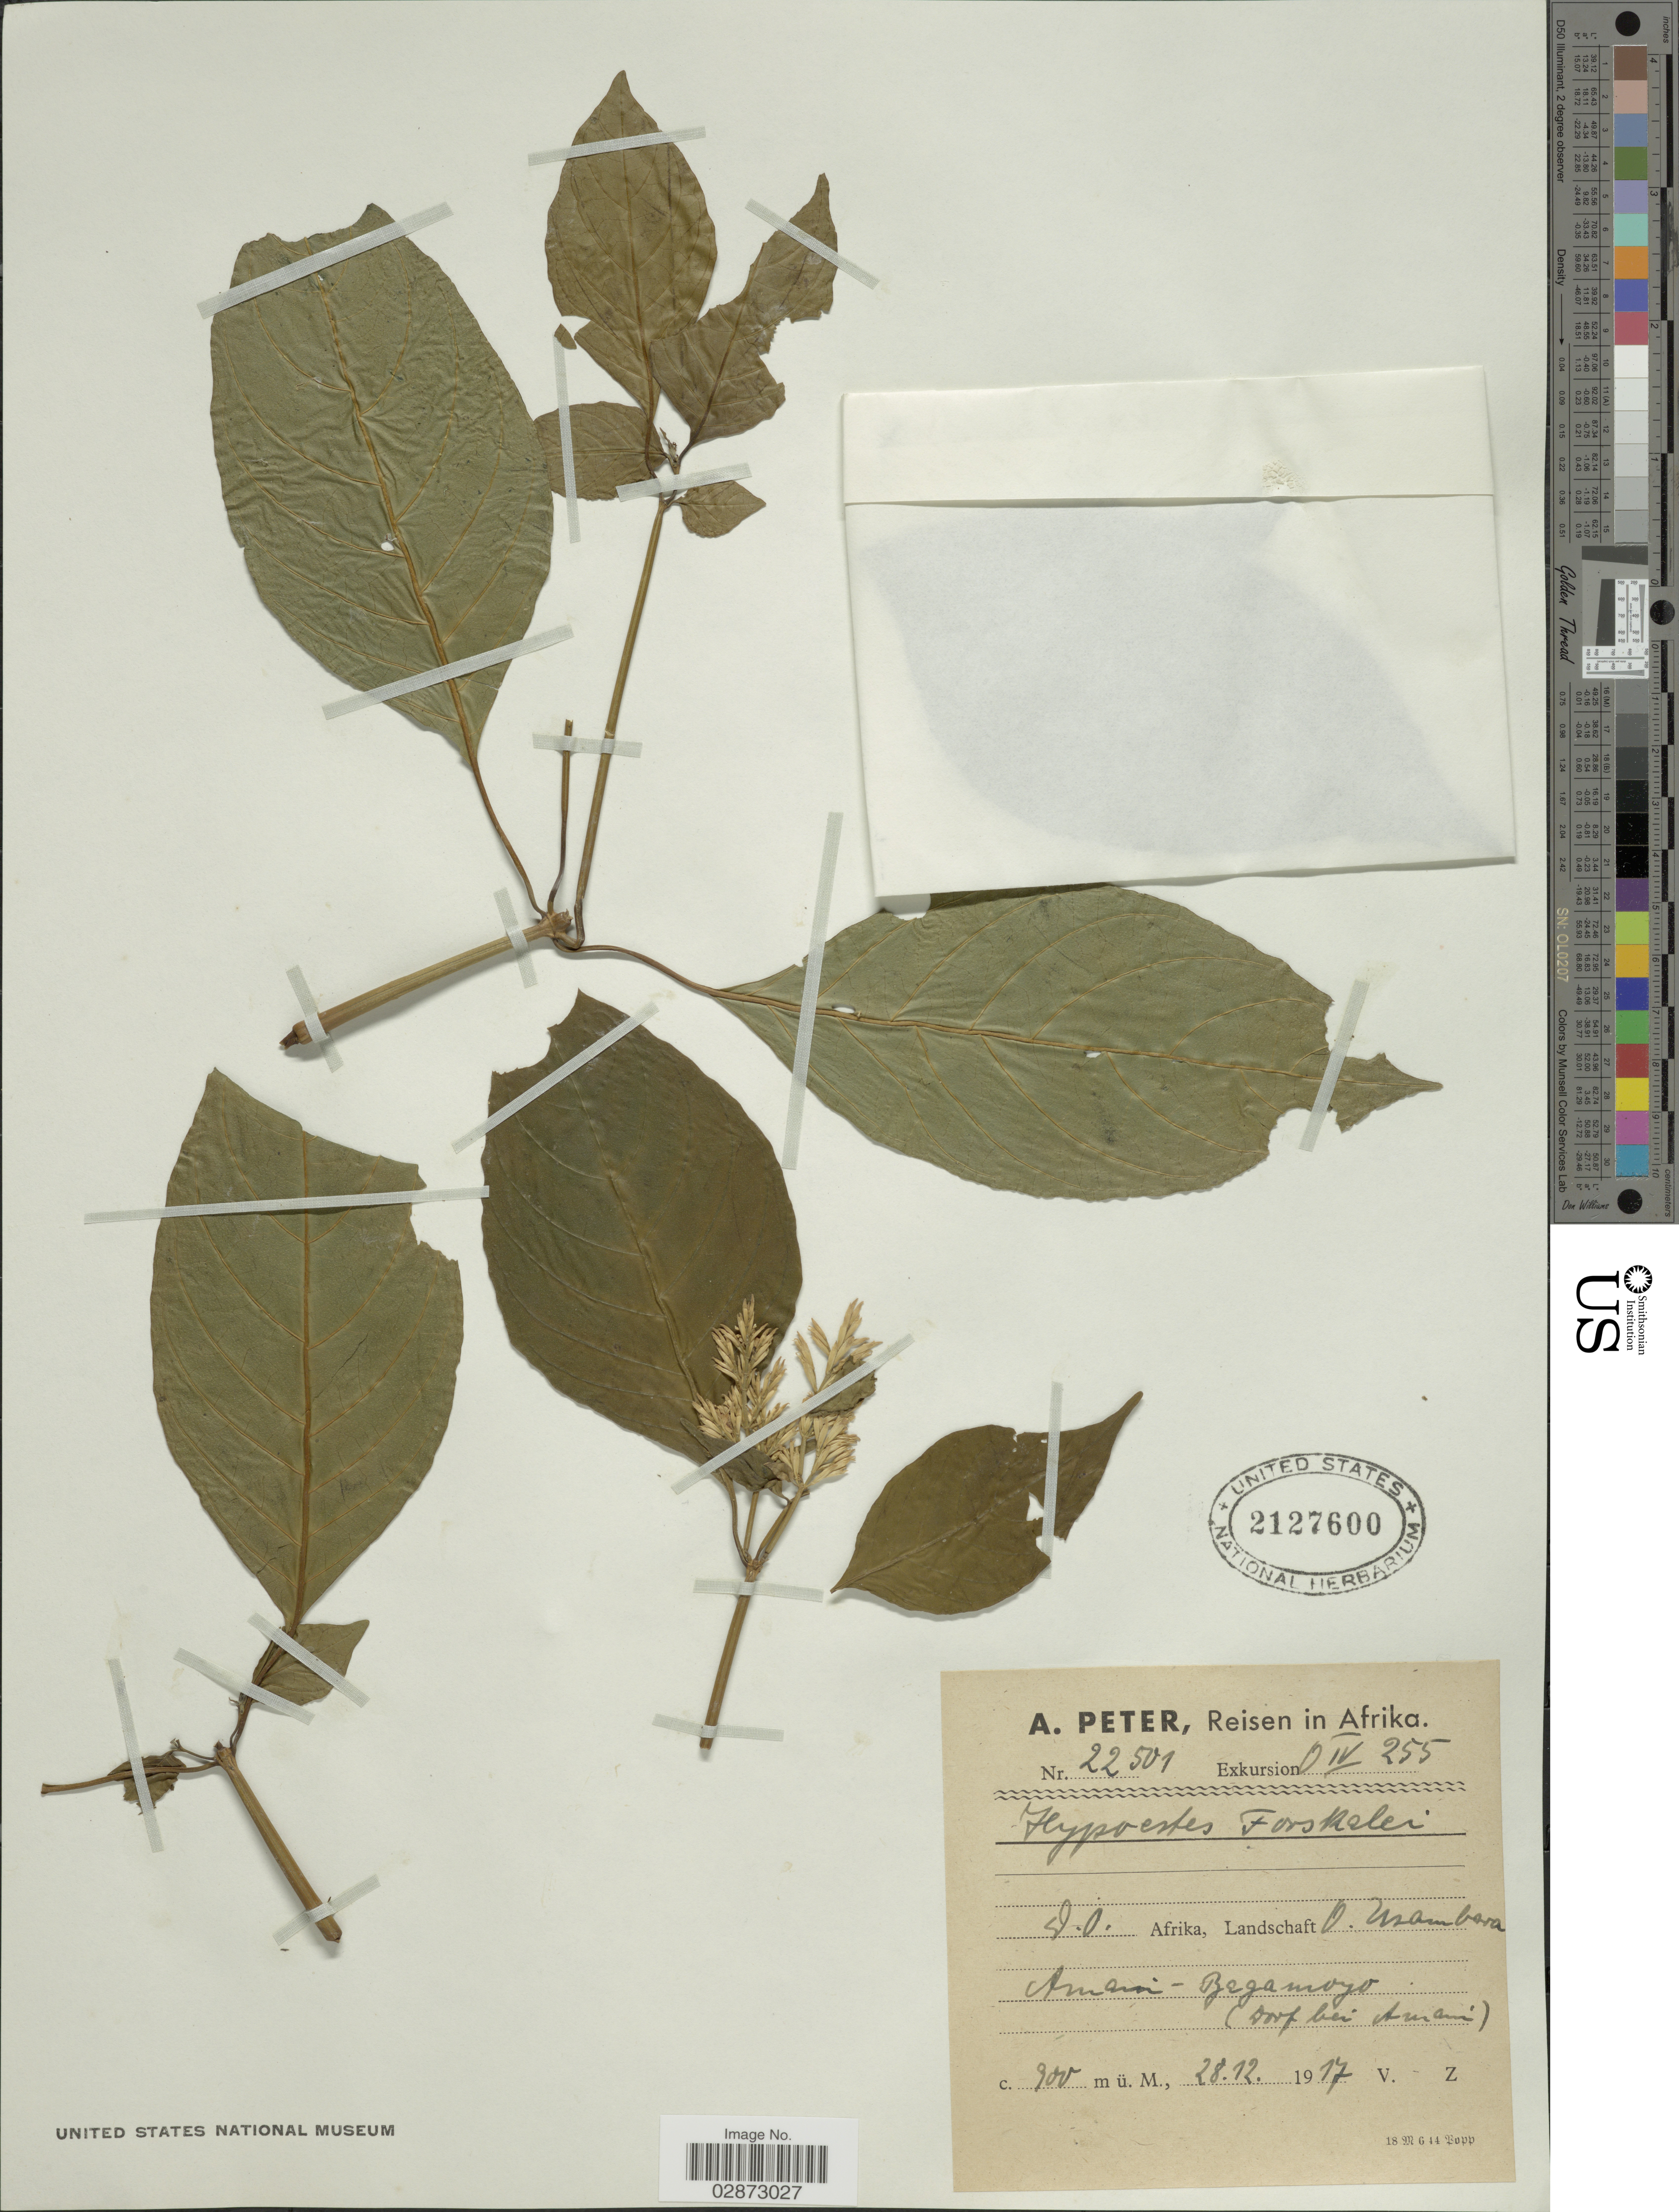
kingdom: Plantae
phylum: Tracheophyta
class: Magnoliopsida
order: Lamiales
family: Acanthaceae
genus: Hypoestes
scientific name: Hypoestes forsskaolii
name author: (Vahl) R. Br.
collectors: A. Peter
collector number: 22501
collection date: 1917-12-28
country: Tanzania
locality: Afrika. D.O. Afrika. O. Usambara. Amani - Bagamoyo. (Dorf bei Amani).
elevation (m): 900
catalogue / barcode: US 2127600